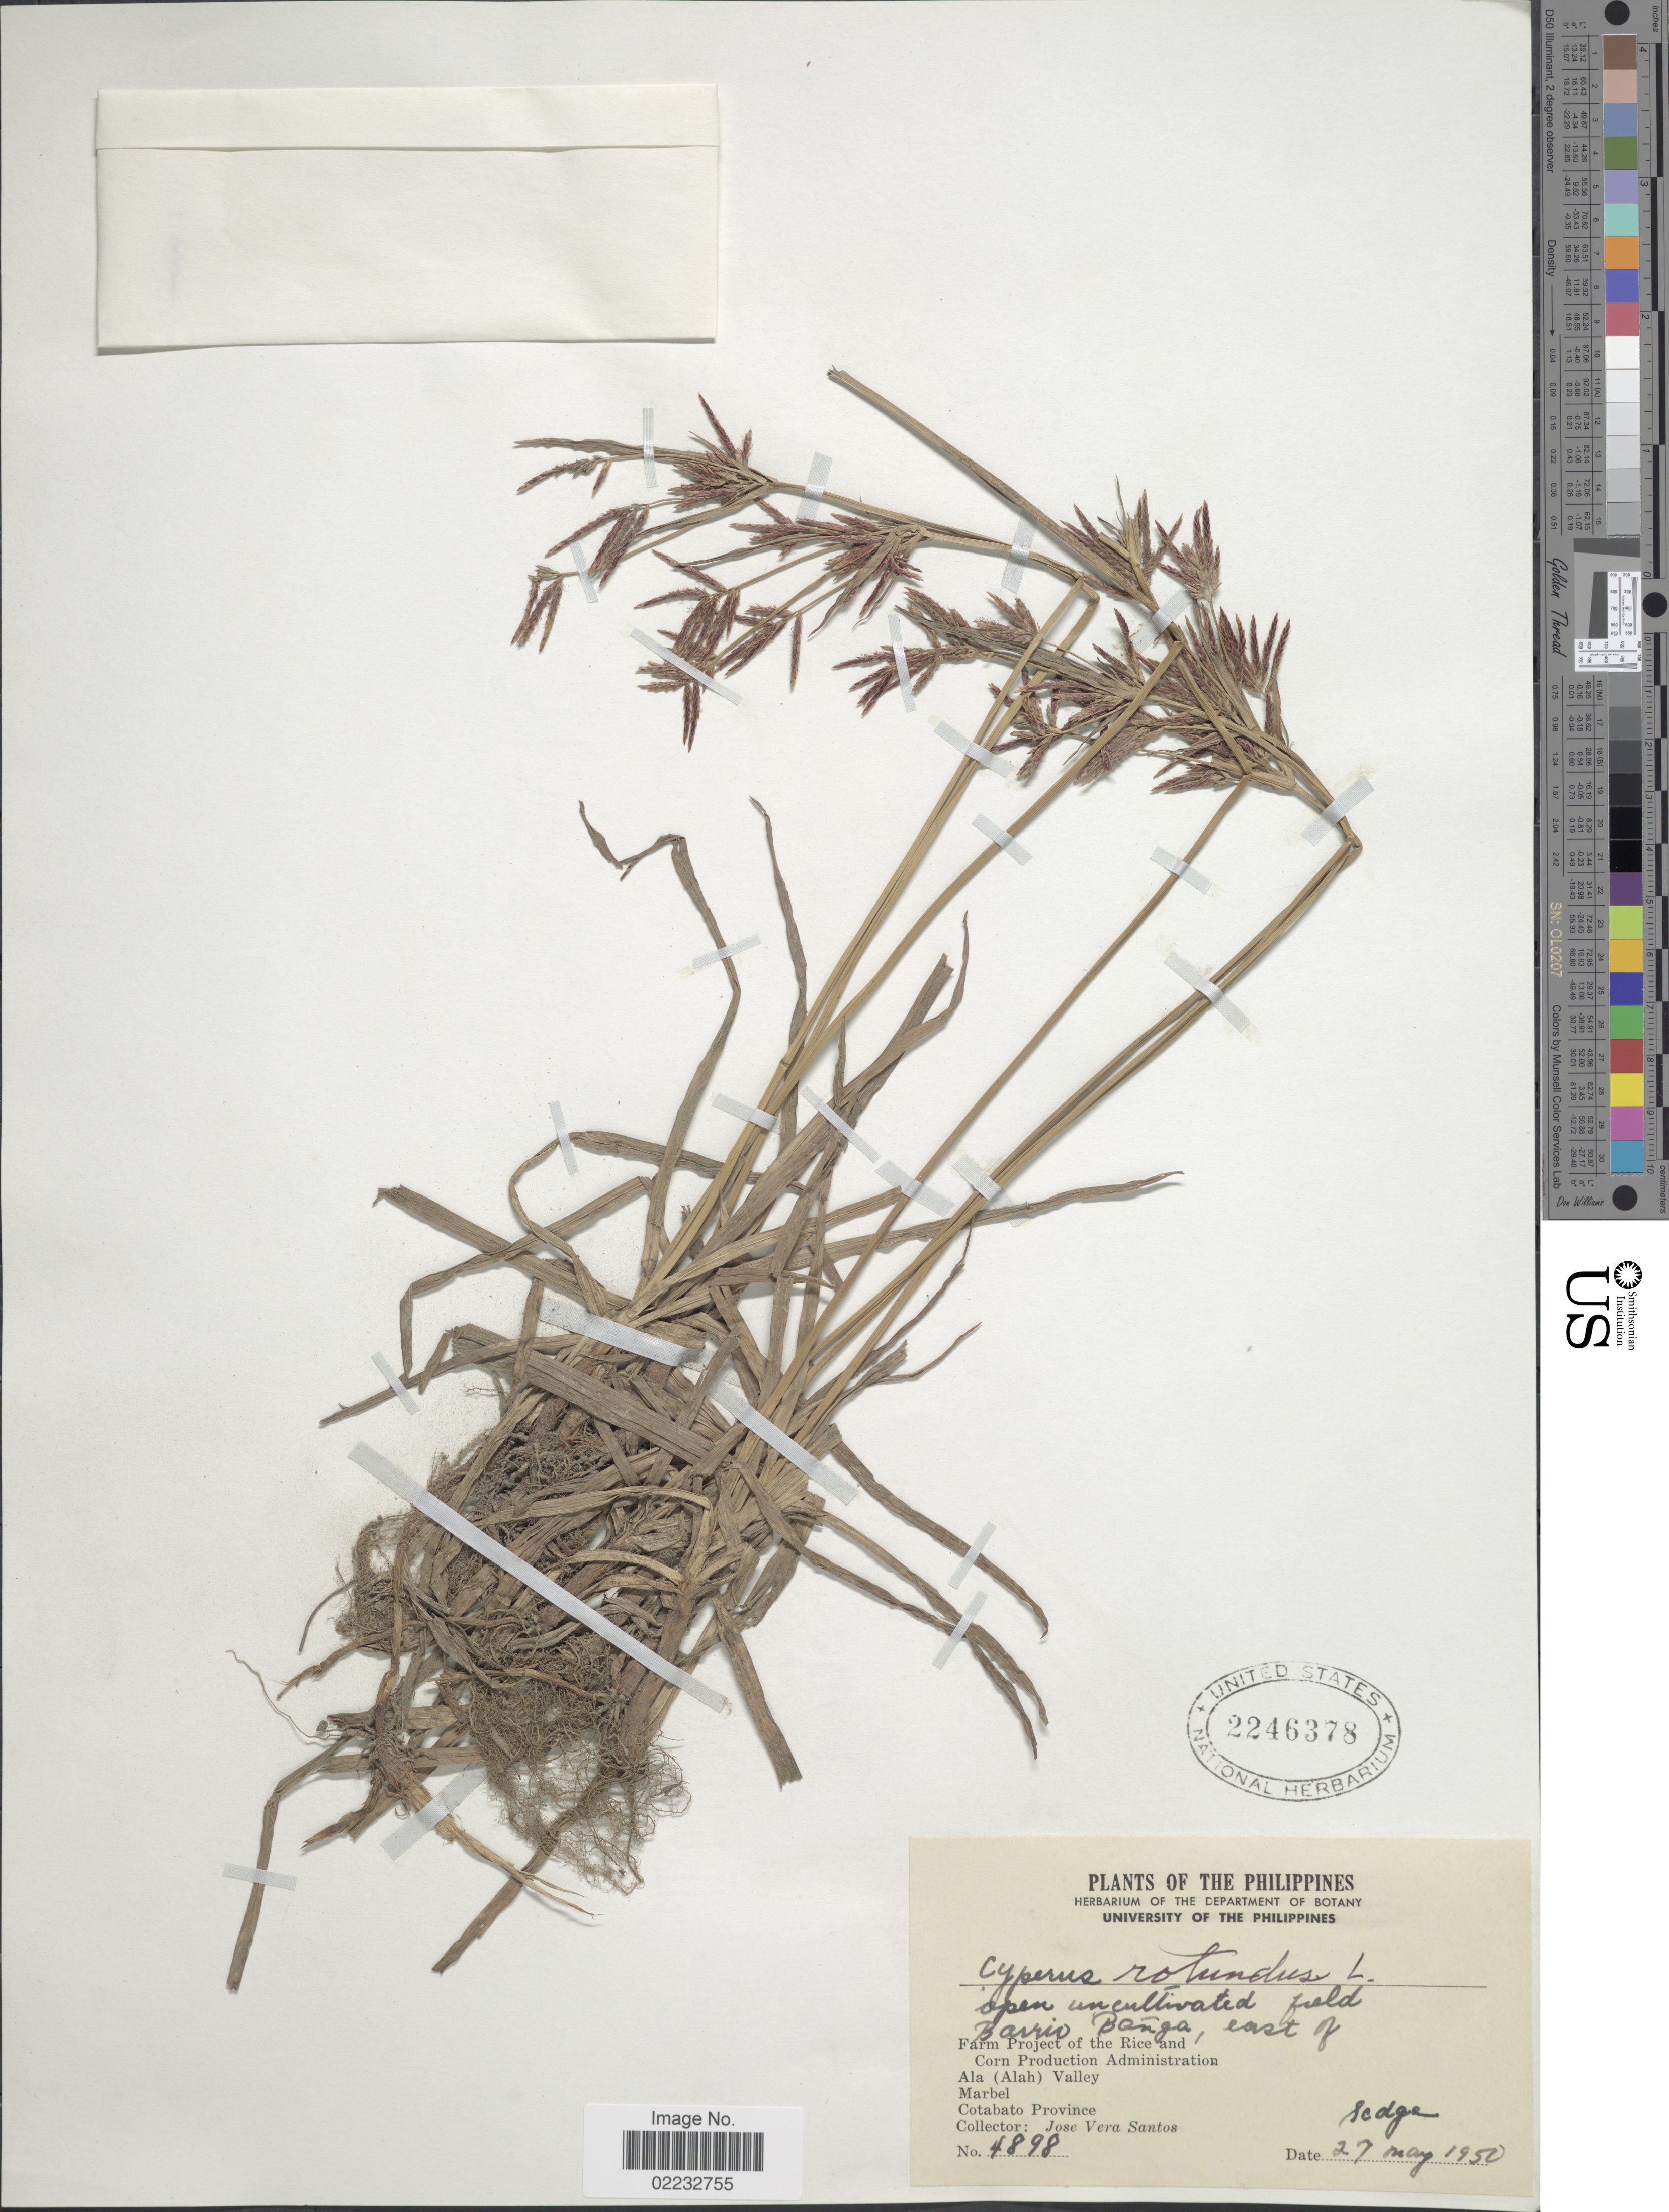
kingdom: Plantae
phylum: Tracheophyta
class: Liliopsida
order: Poales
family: Cyperaceae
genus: Cyperus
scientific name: Cyperus rotundus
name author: L.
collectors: J. Santos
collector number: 4898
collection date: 1950-05-27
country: Philippines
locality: Barrio Banga, east of Ala (Alah) Valley. Marbel. Cotabato Province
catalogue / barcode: US 2246378